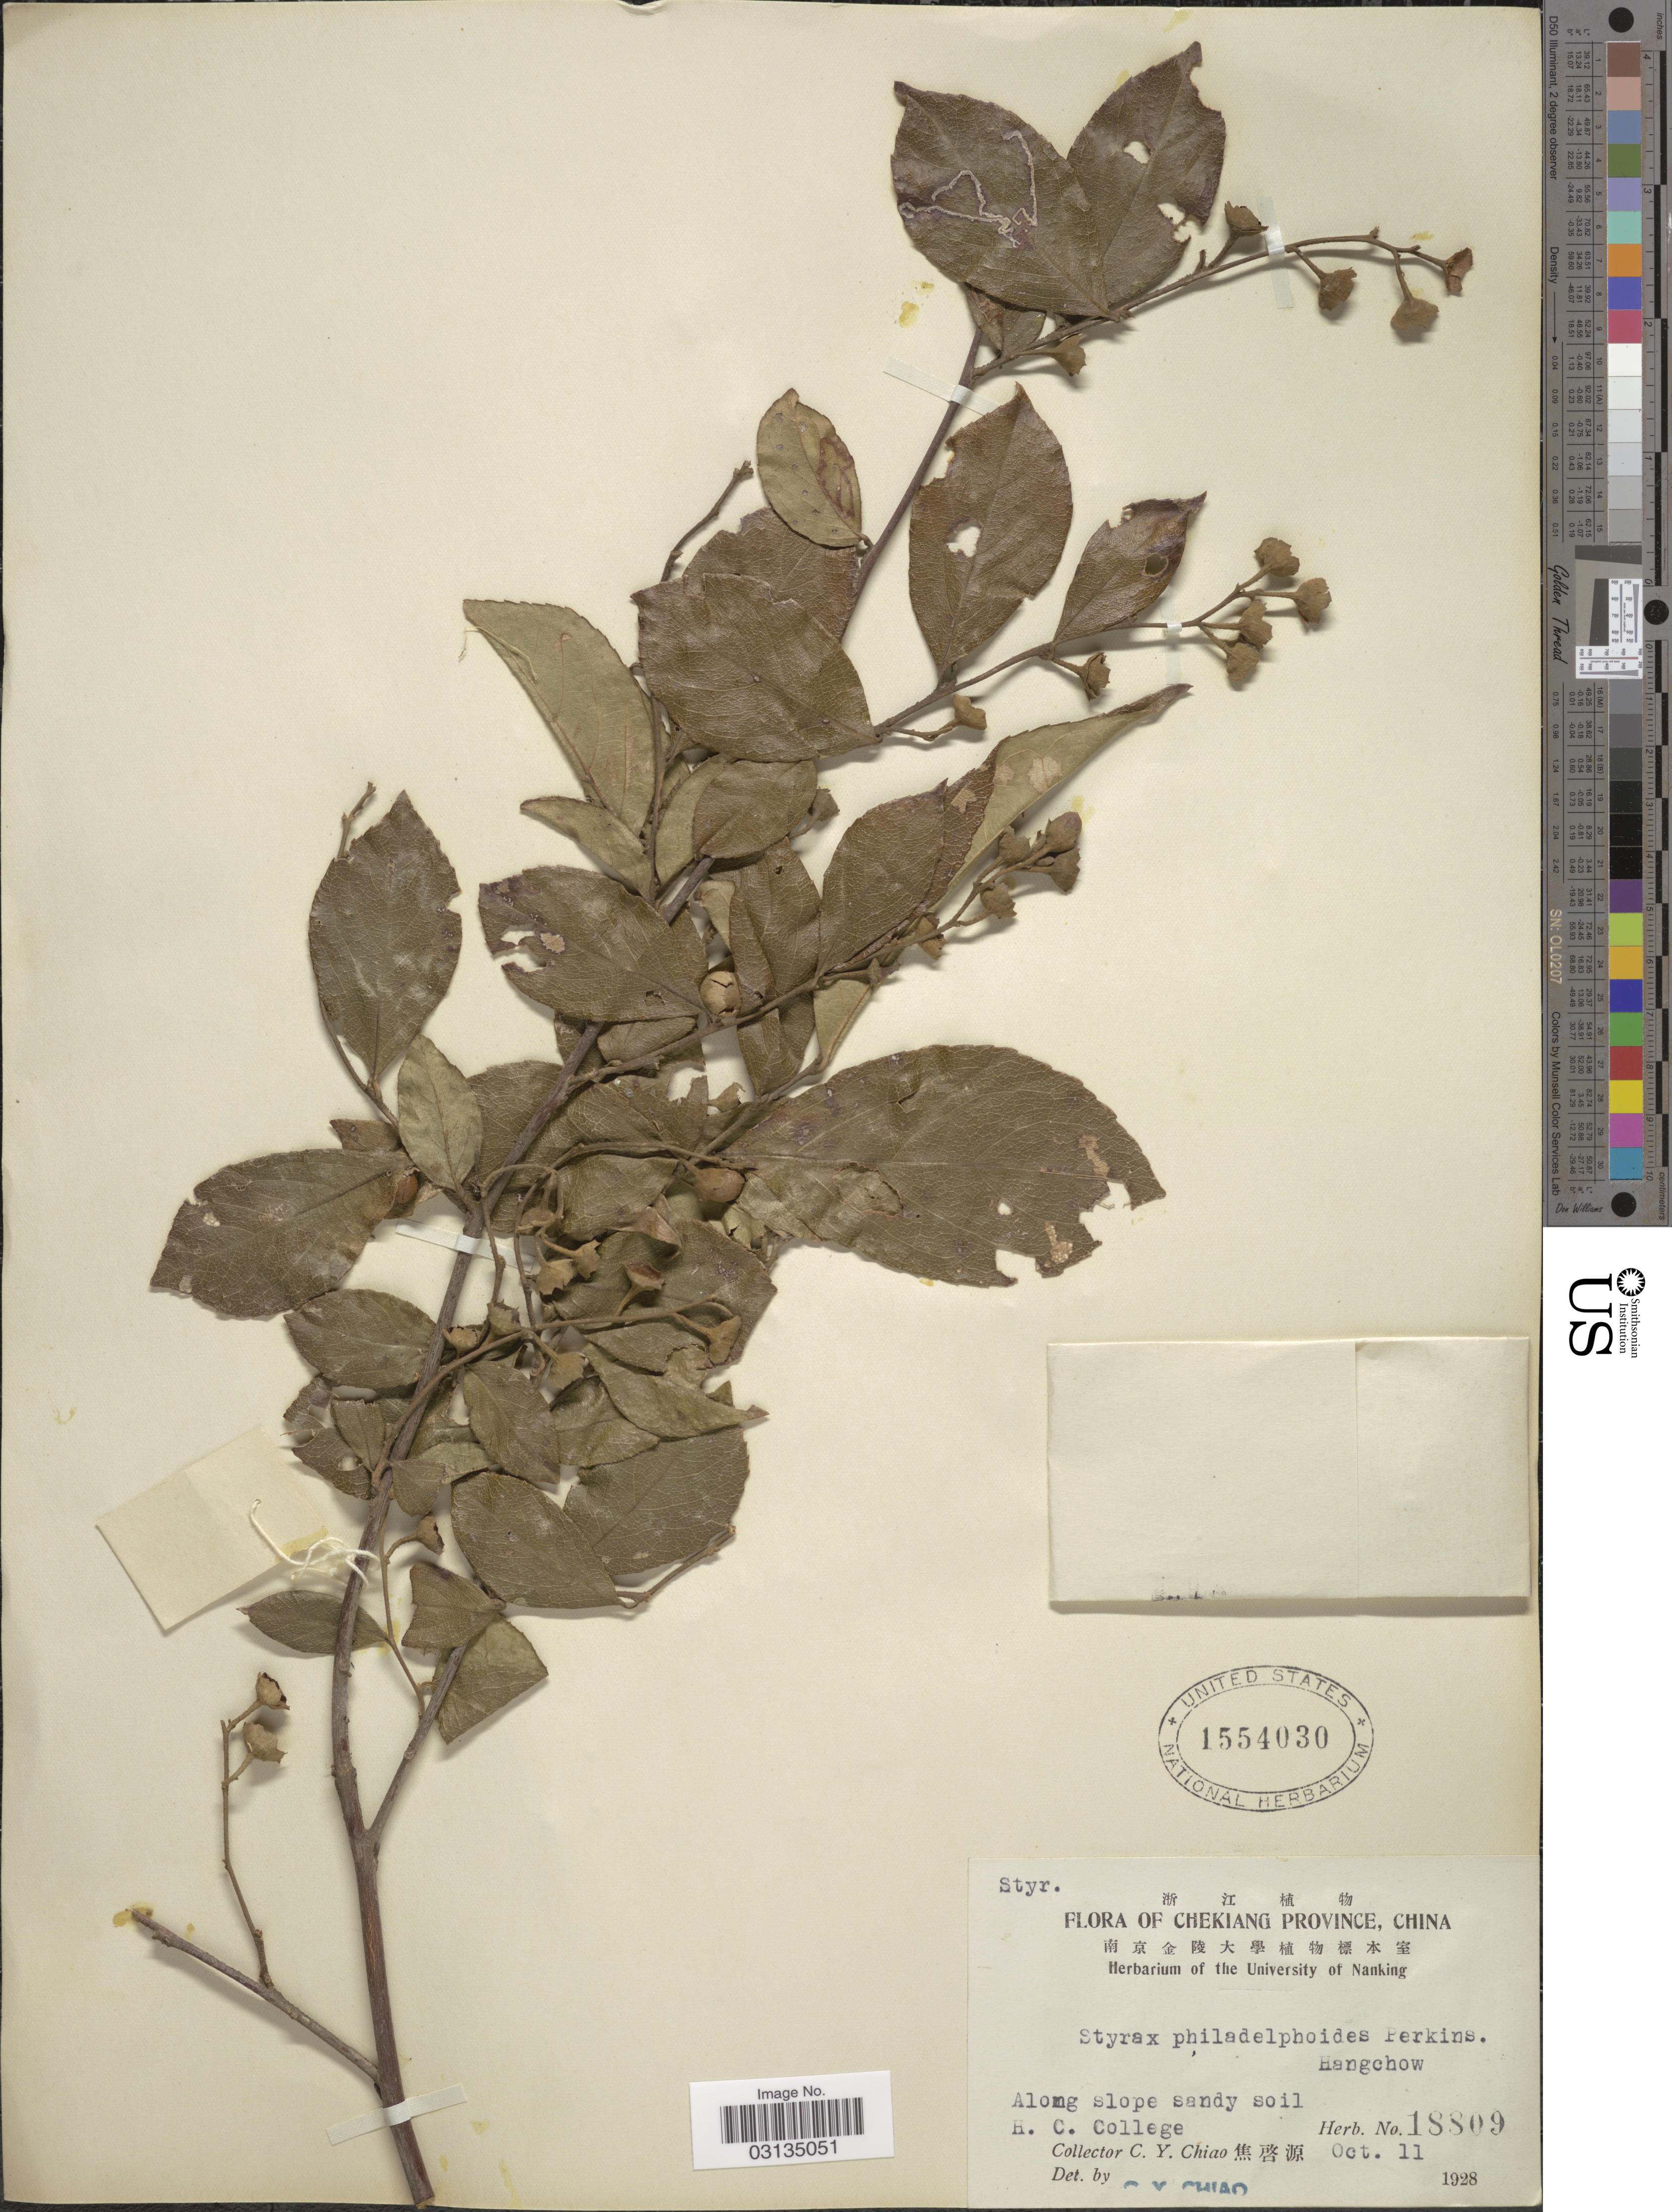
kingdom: Plantae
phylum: Tracheophyta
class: Magnoliopsida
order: Ericales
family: Styracaceae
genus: Styrax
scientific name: Styrax philadelphoides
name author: Perkins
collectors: C. Y. Chiao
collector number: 18809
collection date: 1928-10-11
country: China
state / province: Zhejiang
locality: Chekiang Province, Hangchow, Along slope sandy soil, H. C. College.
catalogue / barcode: US 1554030